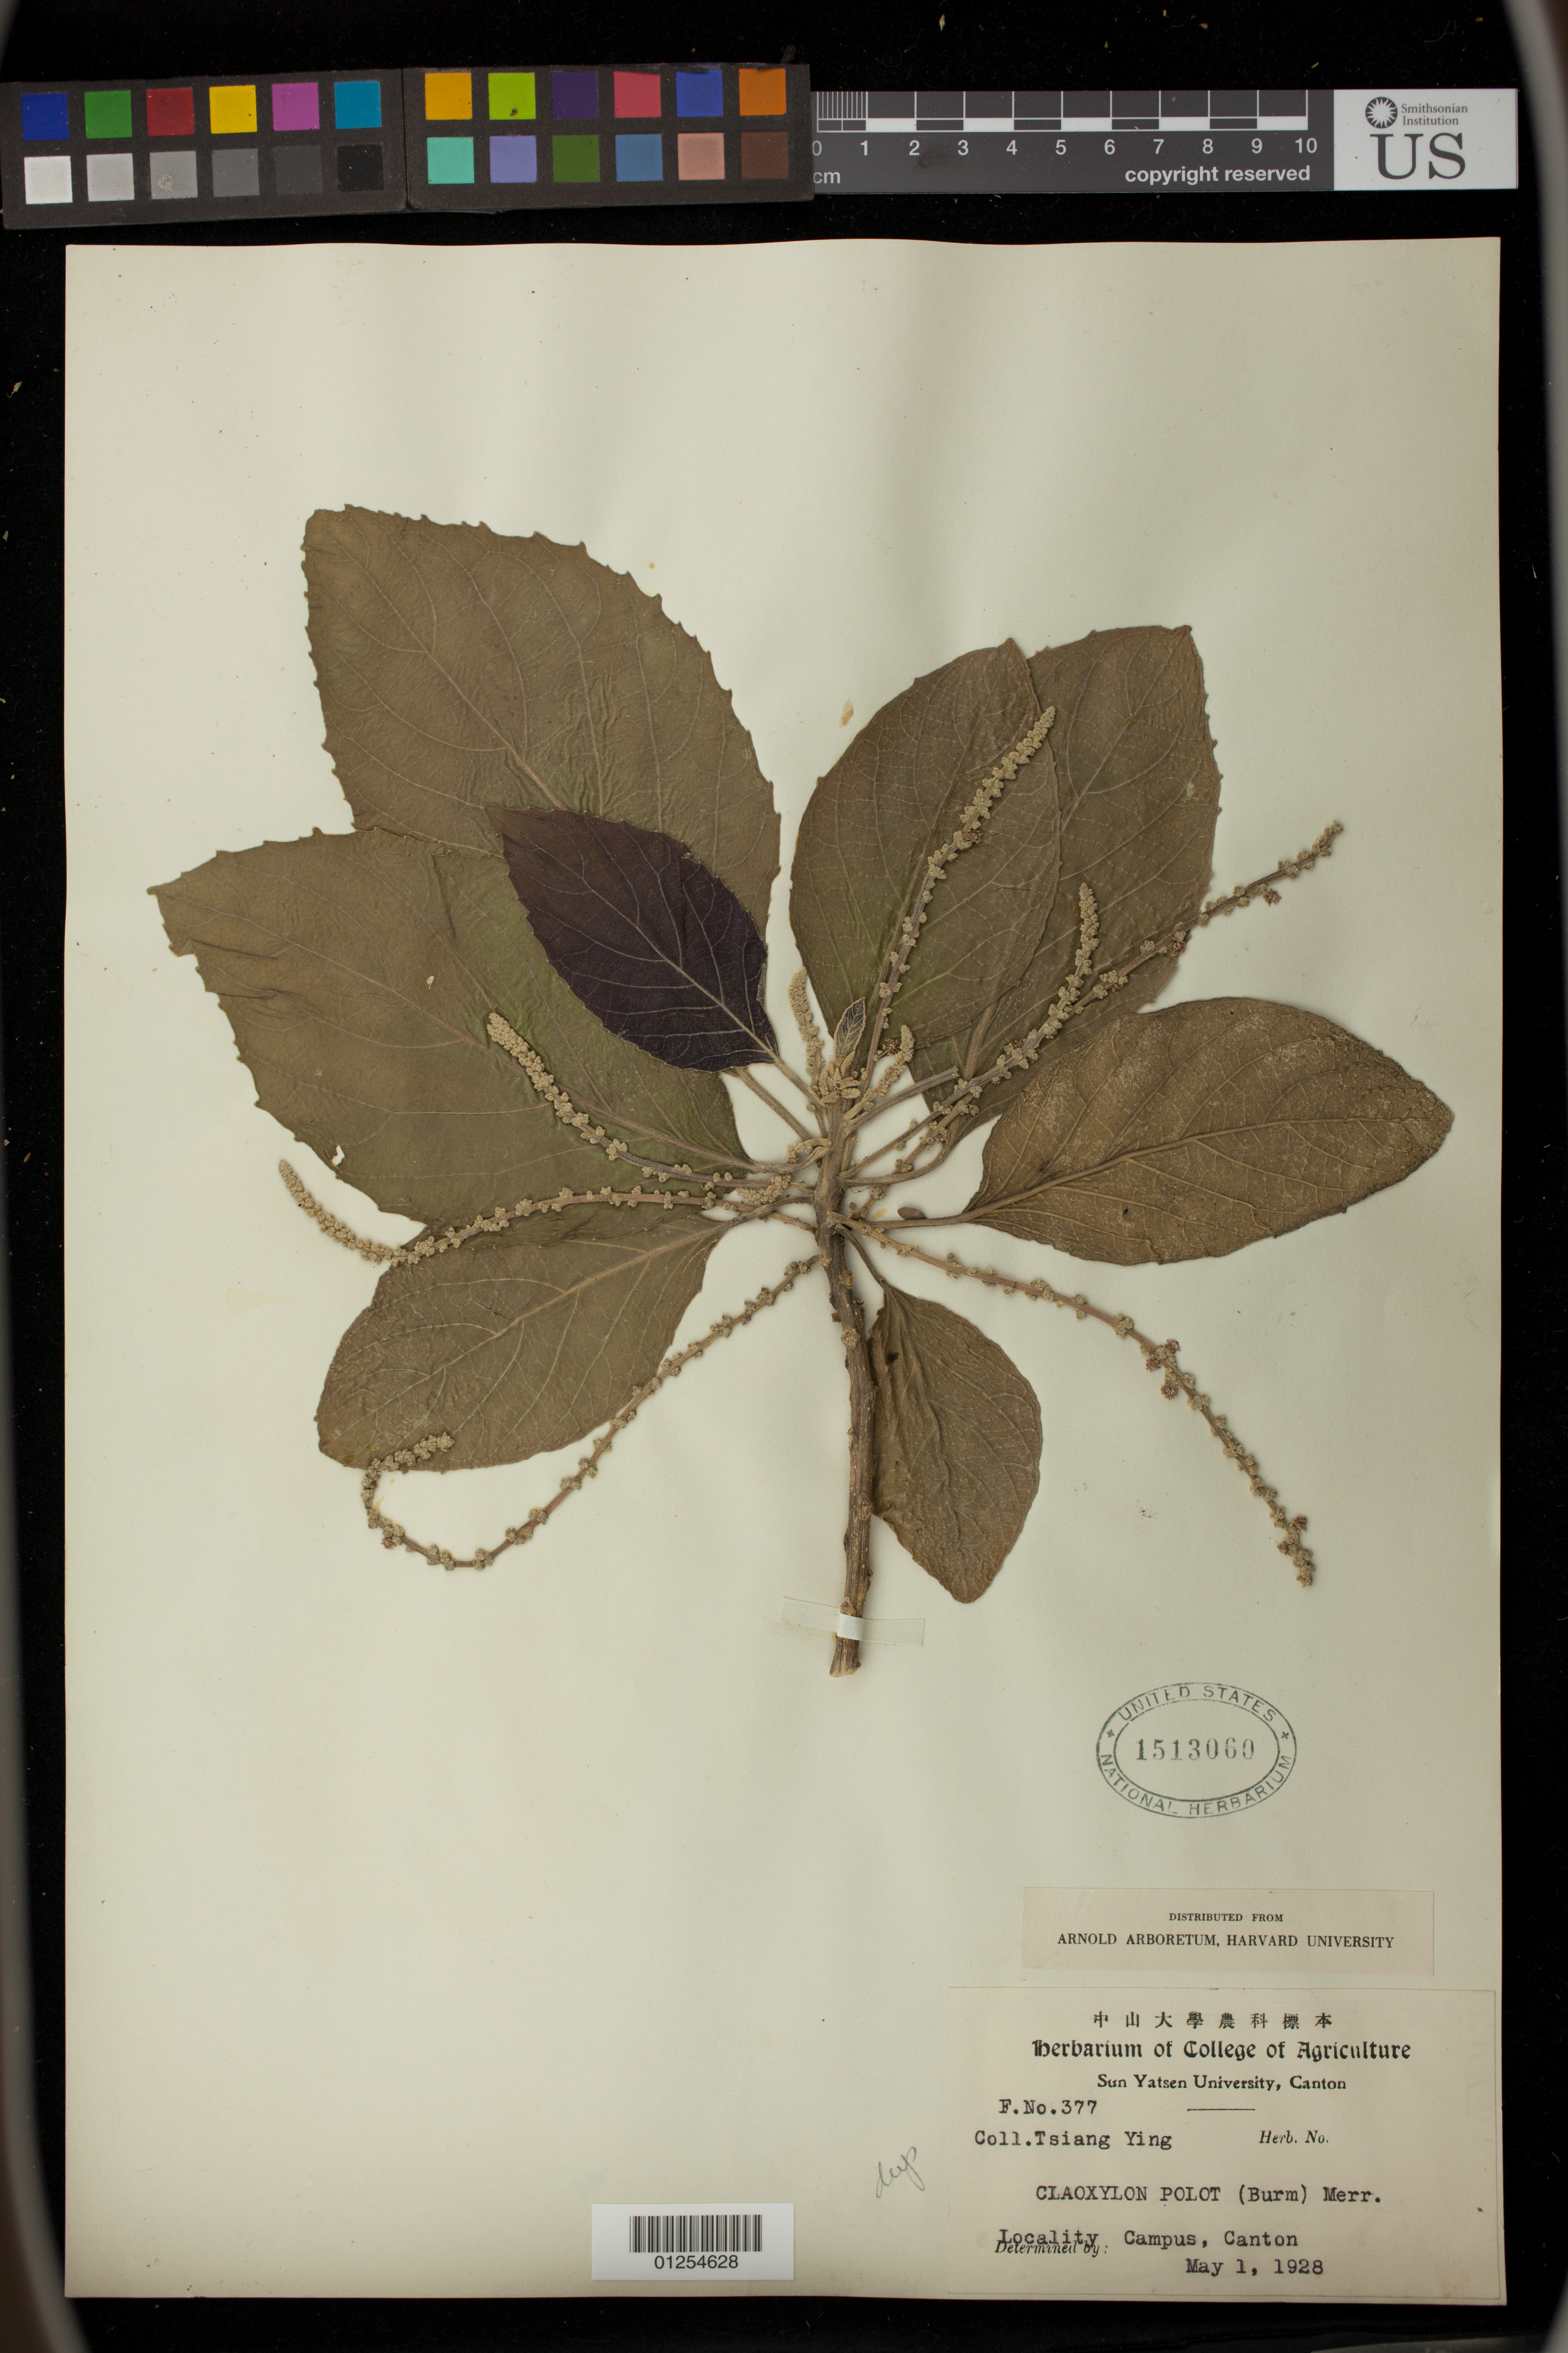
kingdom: Plantae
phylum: Tracheophyta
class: Magnoliopsida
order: Malpighiales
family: Euphorbiaceae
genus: Claoxylon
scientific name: Claoxylon polot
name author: (Burm. f.) Merr.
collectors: T. Ying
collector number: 377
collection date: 1928-05-01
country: China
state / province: Guangdong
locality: Sun Yatsen University Campus, Canton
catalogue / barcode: US 1513060